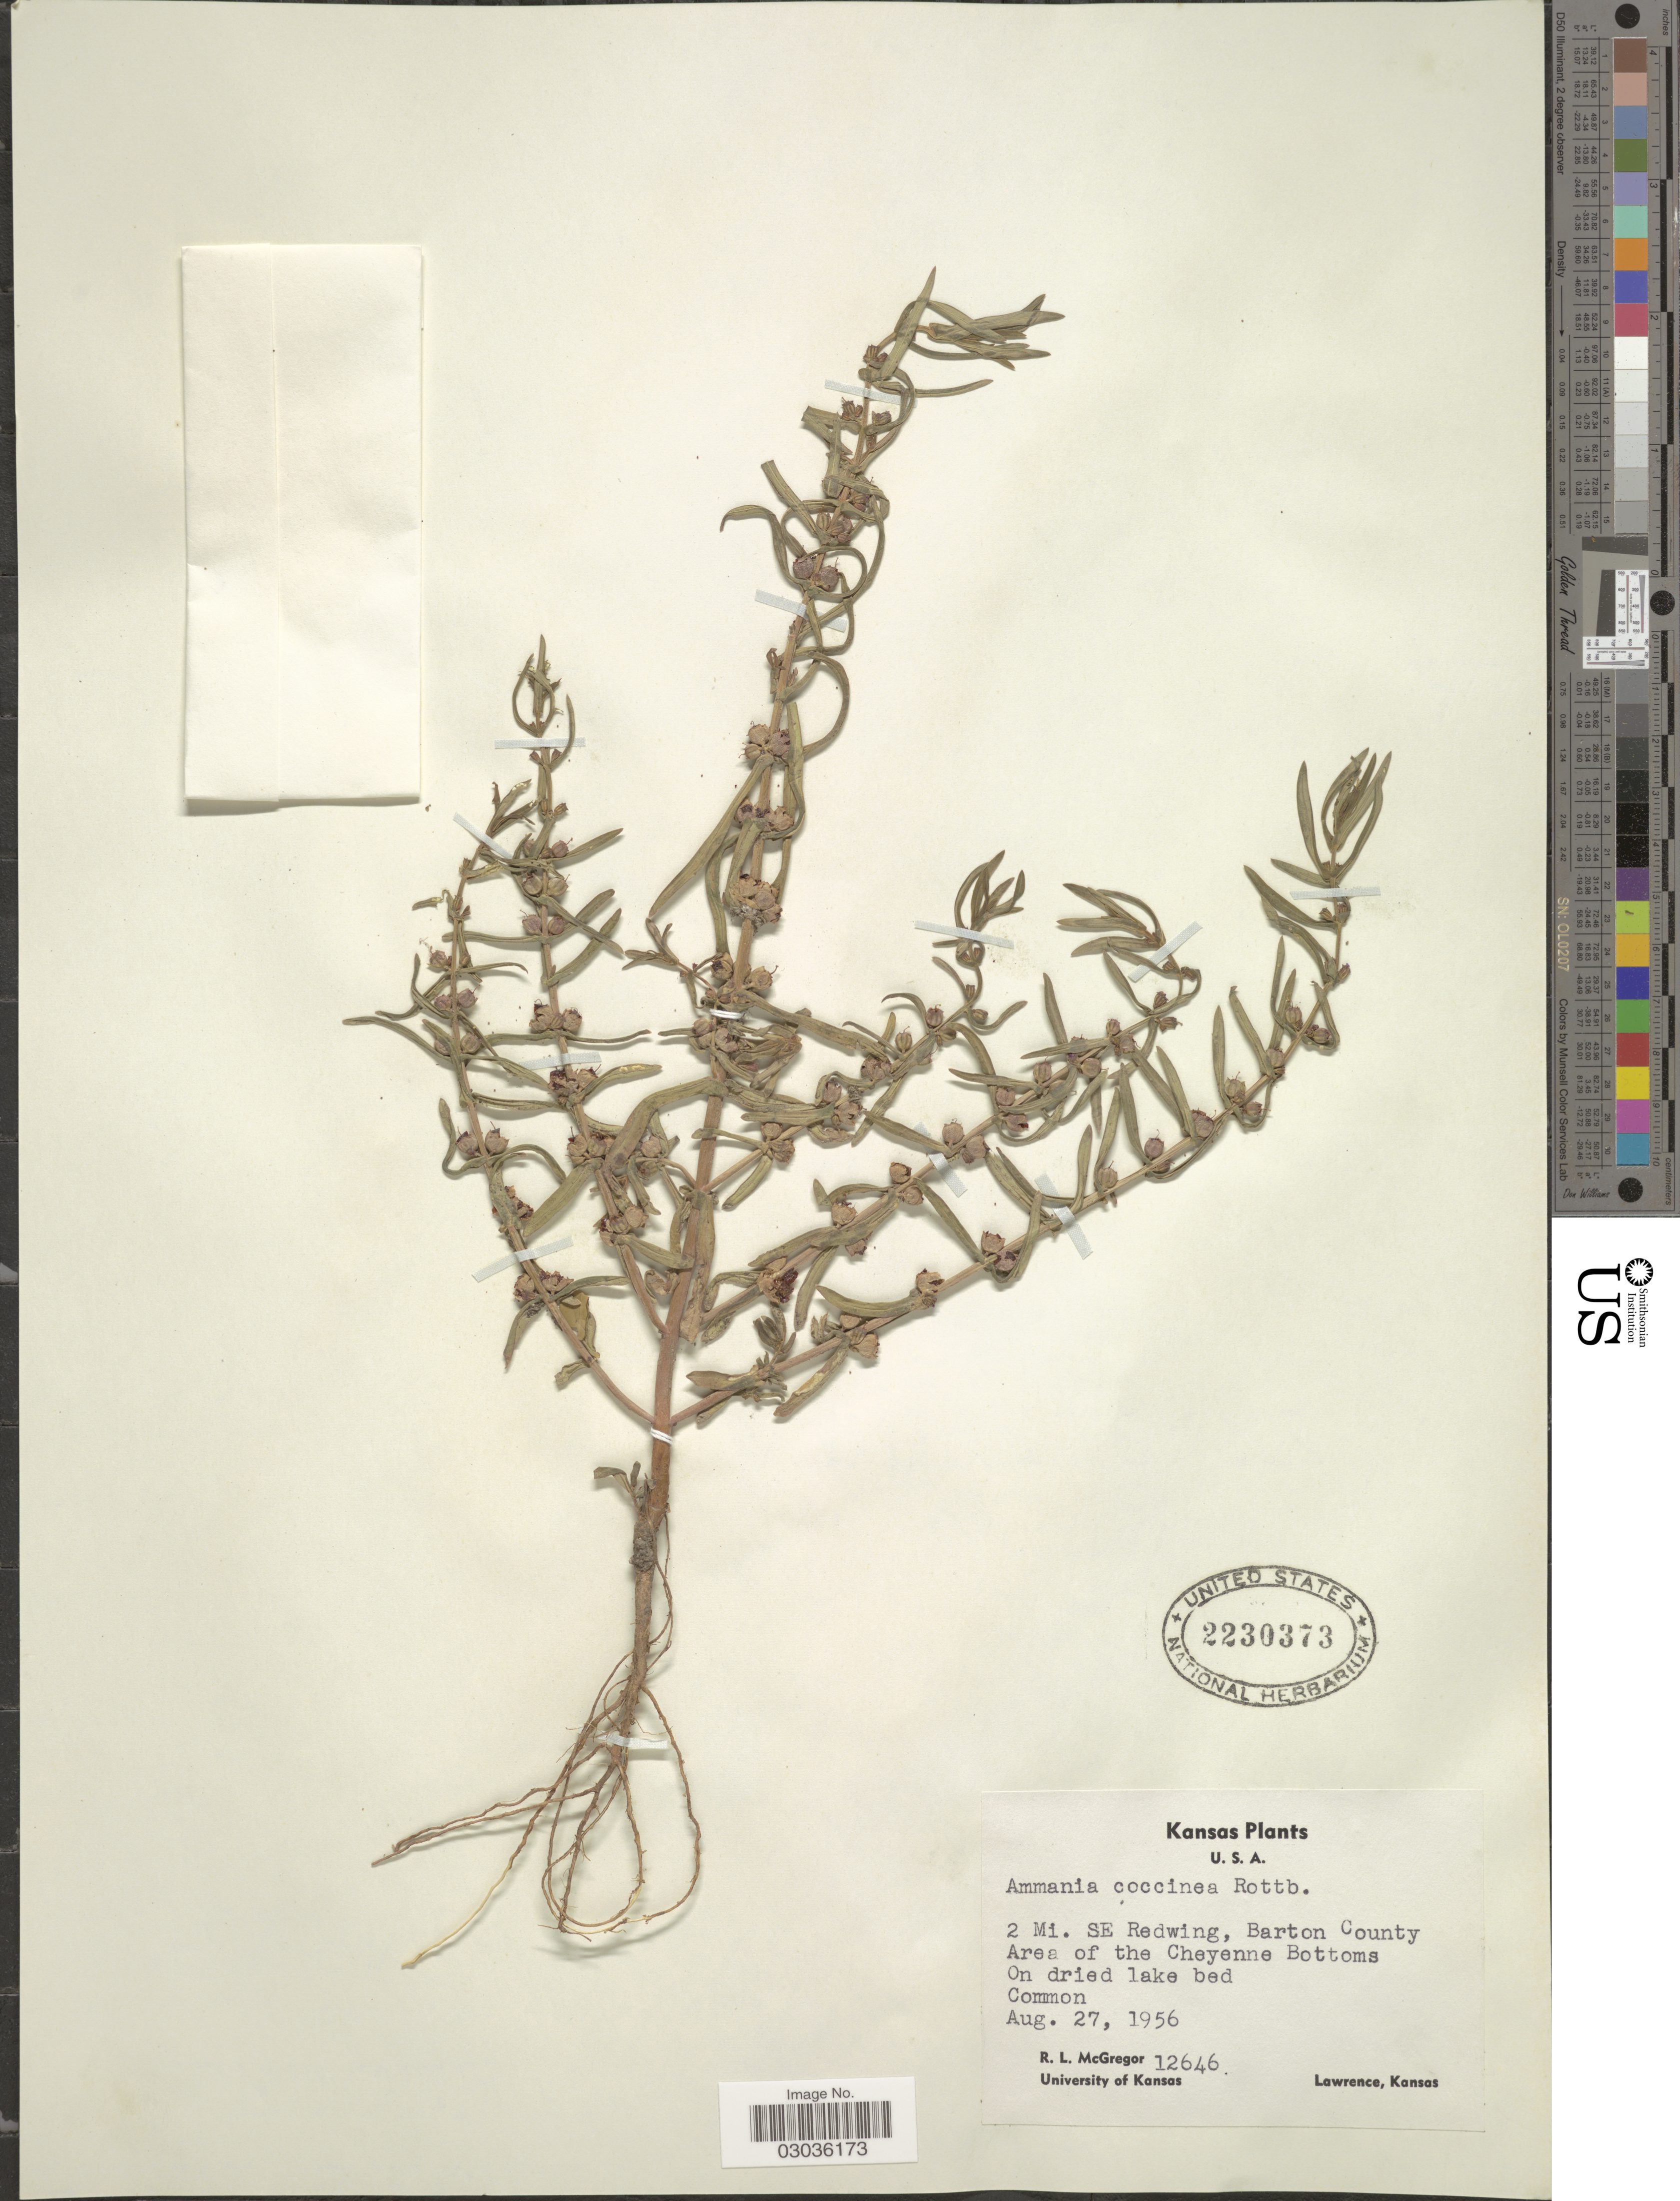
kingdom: Plantae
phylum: Tracheophyta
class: Magnoliopsida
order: Myrtales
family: Lythraceae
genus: Ammannia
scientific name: Ammannia coccinea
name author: Rottb.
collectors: R. McGregor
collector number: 12646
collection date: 1956-08-27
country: United States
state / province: Kansas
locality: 2 Mi. SE Redwing, Barton County. Area of the Cheyenne Bottoms.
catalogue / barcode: US 2230373